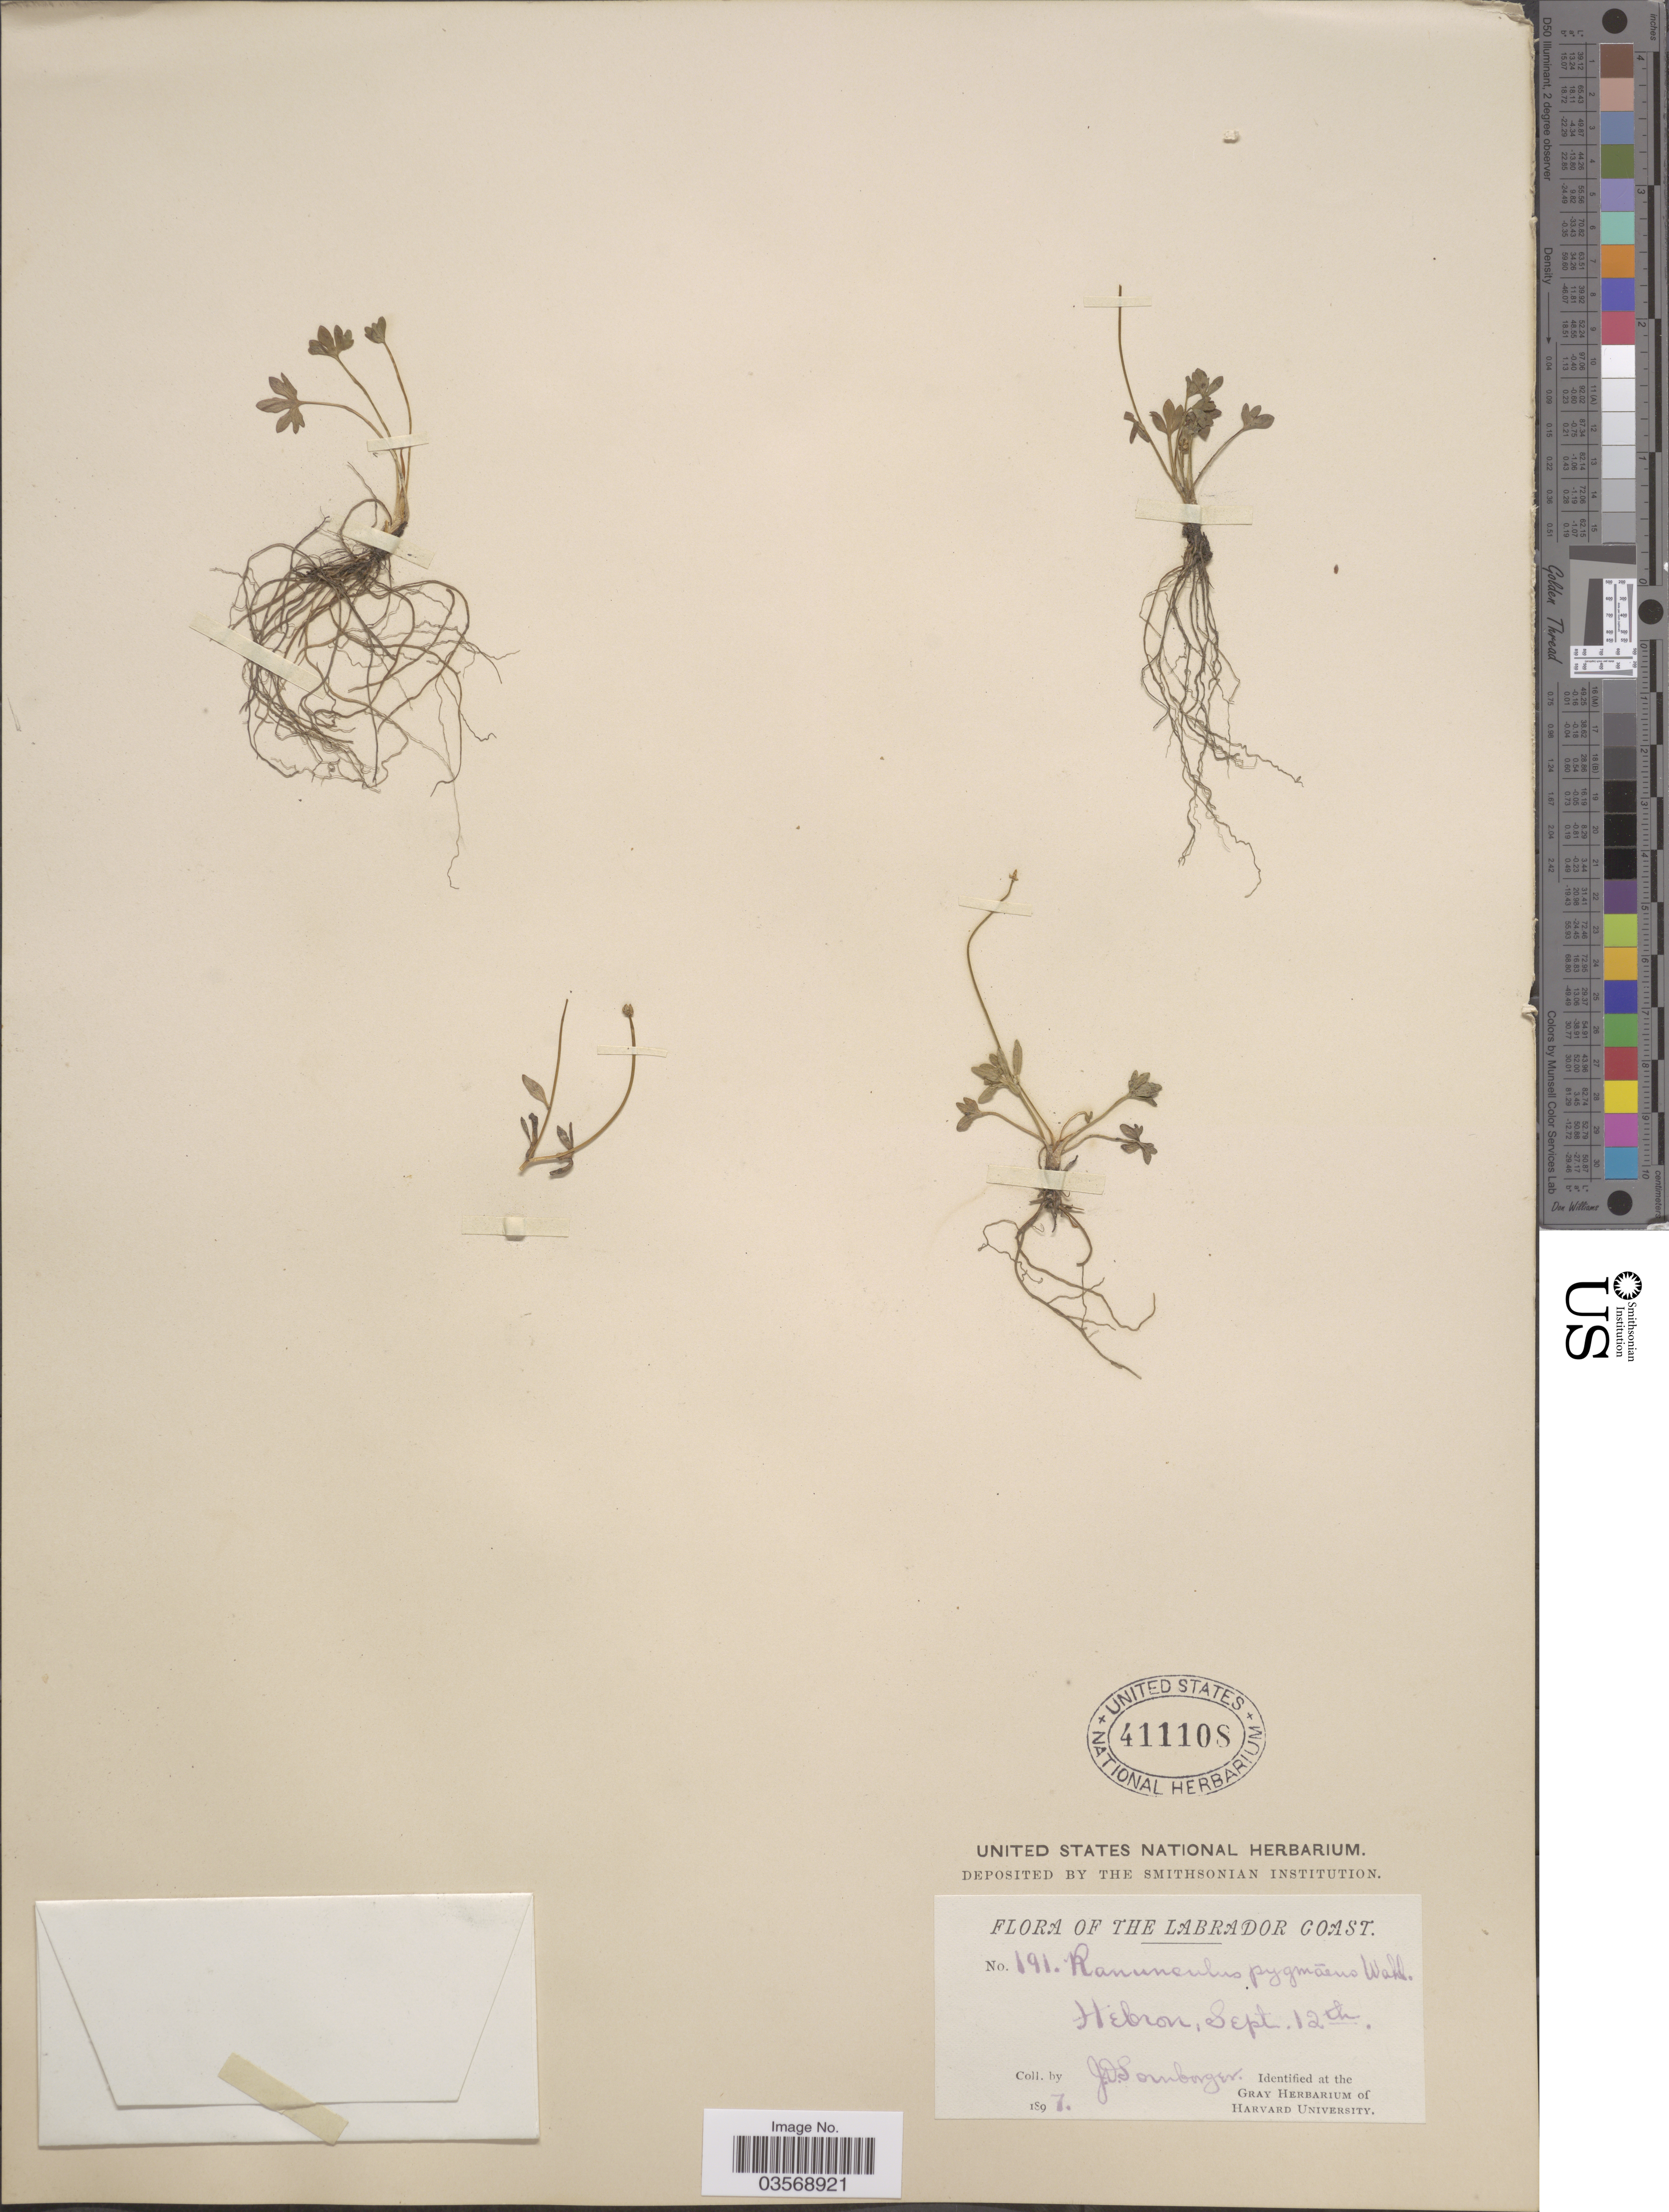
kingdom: Plantae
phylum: Tracheophyta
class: Magnoliopsida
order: Ranunculales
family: Ranunculaceae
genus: Ranunculus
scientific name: Ranunculus pygmaeus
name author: Wahlenb.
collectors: J. Sornborger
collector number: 191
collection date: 1897-09-12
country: Canada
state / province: Newfoundland and Labrador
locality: The Labrador Coast. Hebron.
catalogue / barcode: US 411108